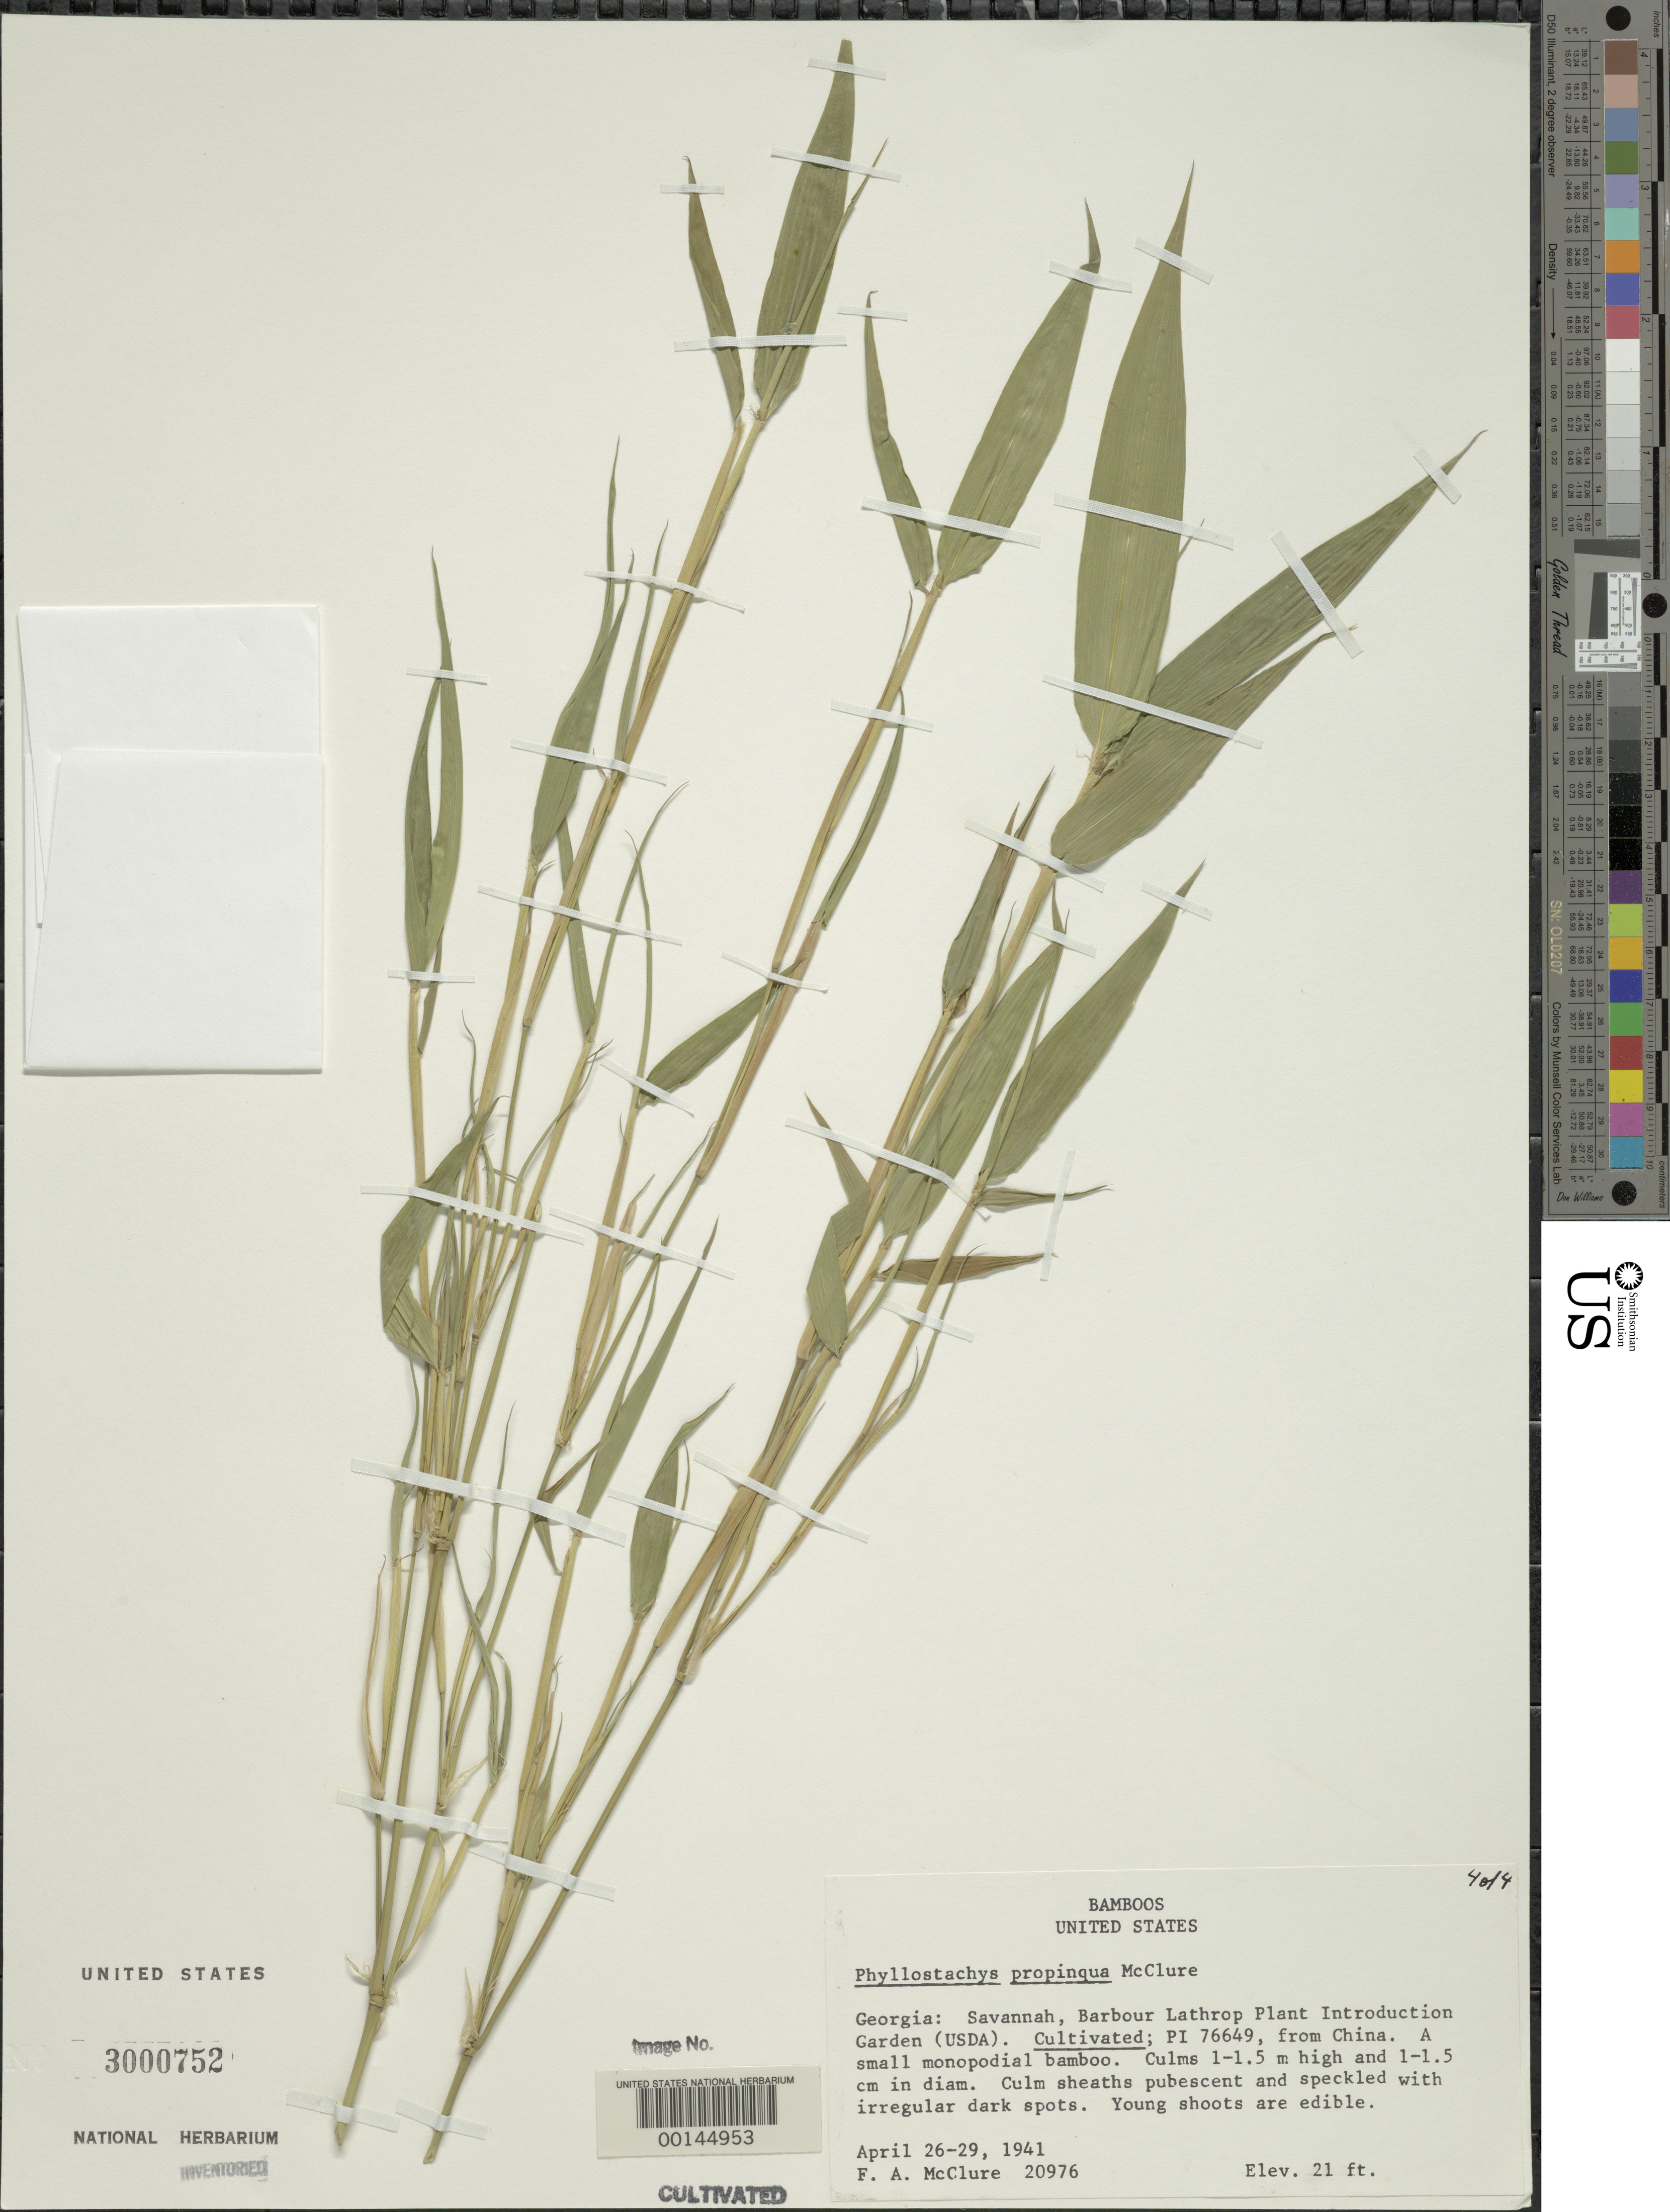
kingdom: Plantae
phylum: Tracheophyta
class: Liliopsida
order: Poales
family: Poaceae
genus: Phyllostachys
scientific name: Phyllostachys propinqua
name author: McClure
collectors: F. A. McClure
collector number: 20976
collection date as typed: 26 Apr 1941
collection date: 1941-04-26/1941-04-29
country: United States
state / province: Georgia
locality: Savannah, barbour lathrop p.i. garden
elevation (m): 6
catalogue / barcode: US 3000752